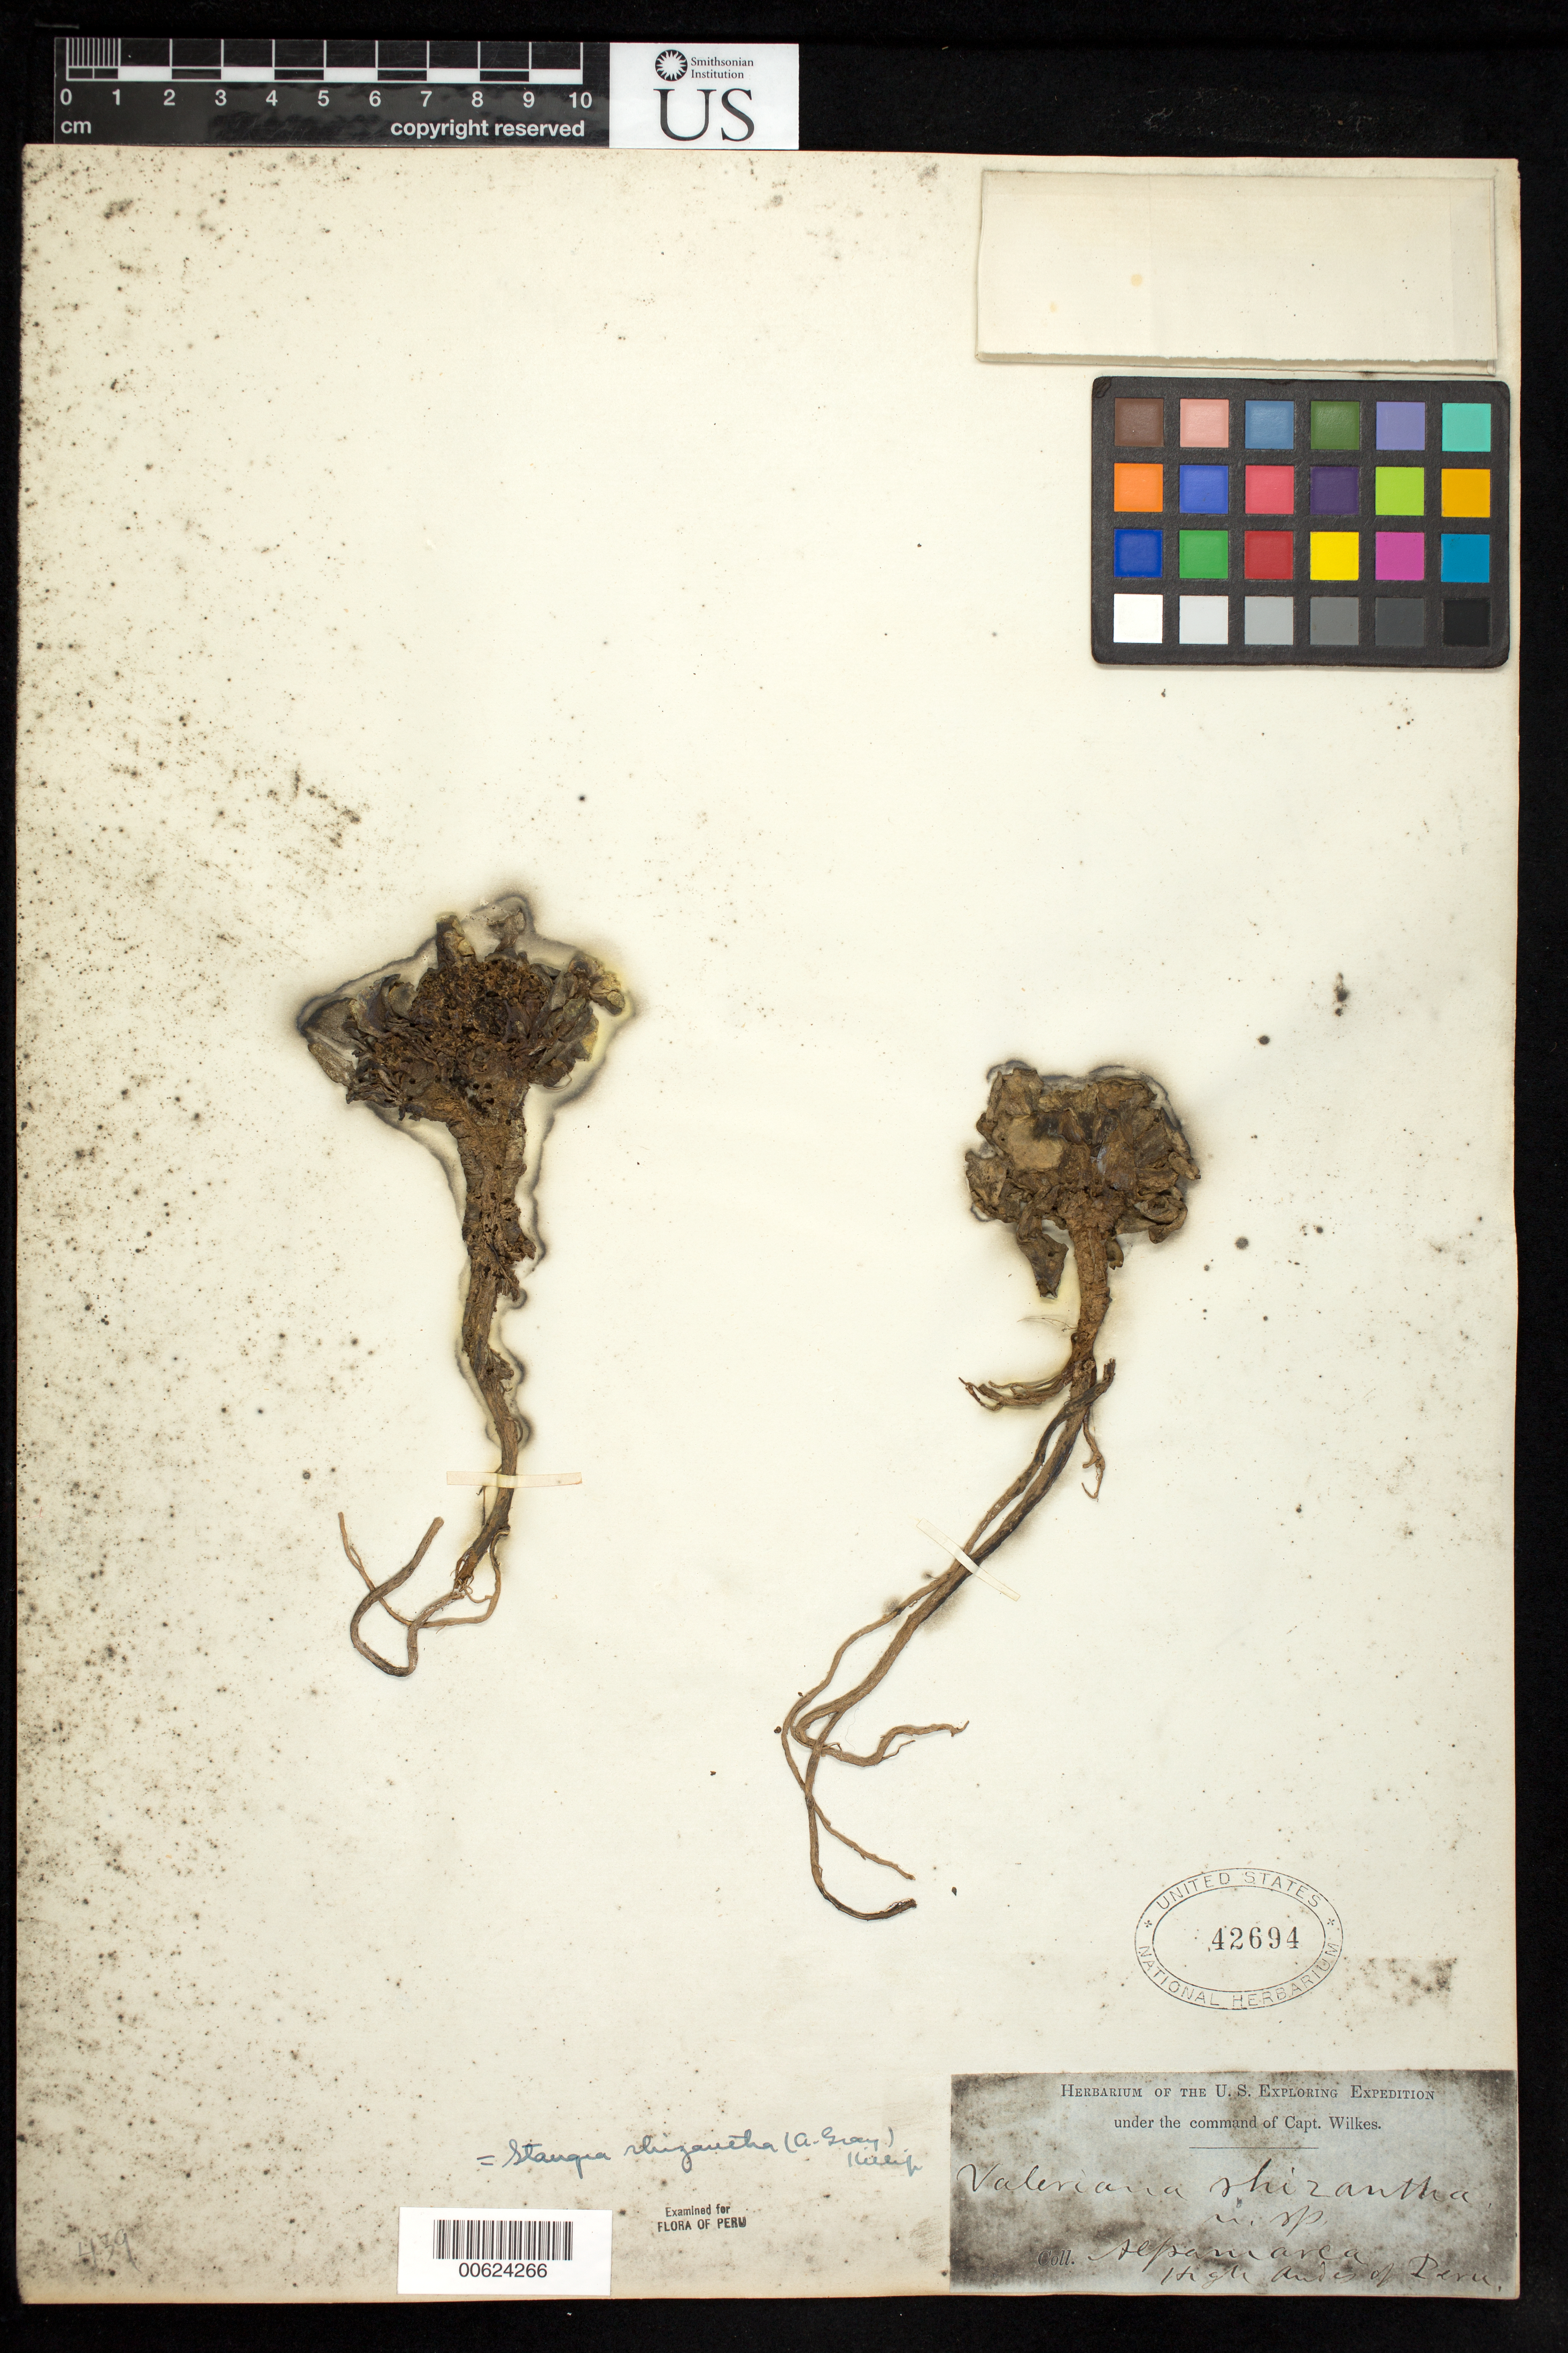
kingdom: Plantae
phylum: Tracheophyta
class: Magnoliopsida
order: Dipsacales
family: Caprifoliaceae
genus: Valeriana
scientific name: Valeriana rhizantha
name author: A. Gray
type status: Type Collection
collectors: Wilkes Explor. Exped.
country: Peru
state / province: Pasco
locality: Alpamarca, Andes Mountains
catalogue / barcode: US 42694